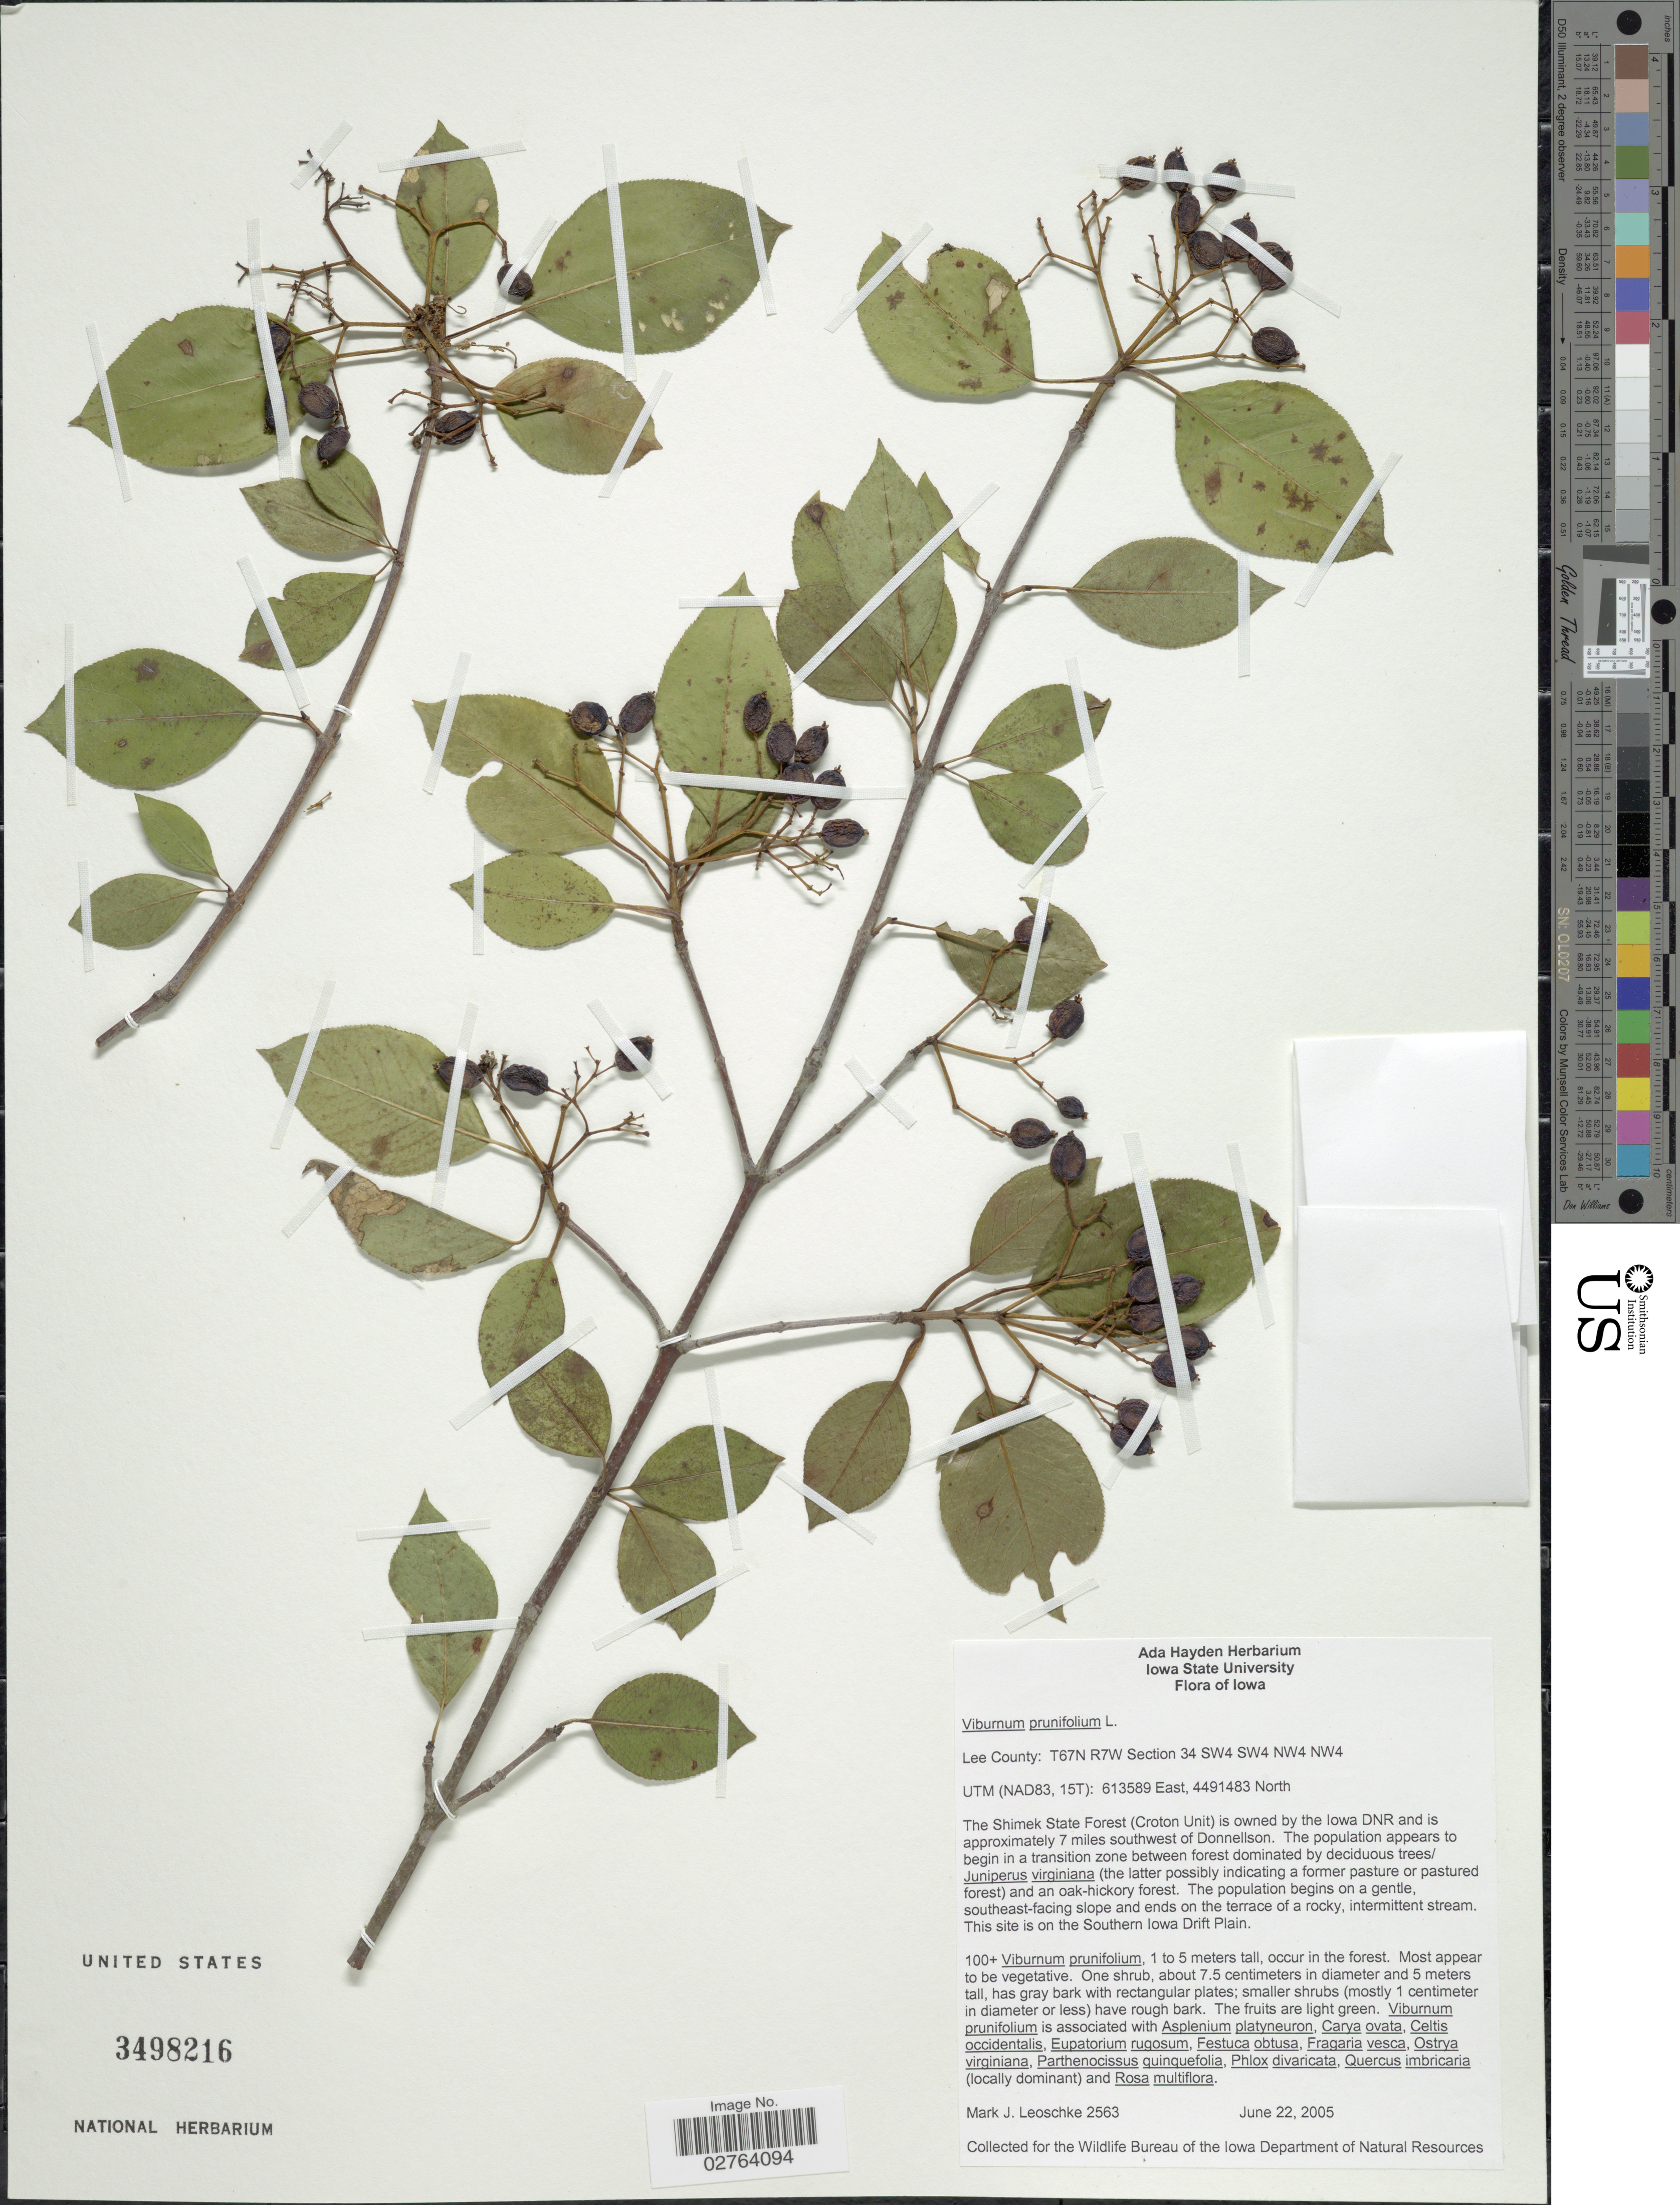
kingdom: Plantae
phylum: Tracheophyta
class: Magnoliopsida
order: Dipsacales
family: Viburnaceae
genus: Viburnum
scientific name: Viburnum prunifolium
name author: L.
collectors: M. J. Leoschke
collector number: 2563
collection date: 2005-06-22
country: United States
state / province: Iowa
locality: Lee County: T67N R7W Section 34 SW4 SW4 NW4 NW4. The Shimek State Forest (Croton Unit) is owned by the Iowa DNR and is approximately 7 miles southwest of Donnellson. This site is on the Southern Iowa Drift Plain.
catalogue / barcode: US 3498216